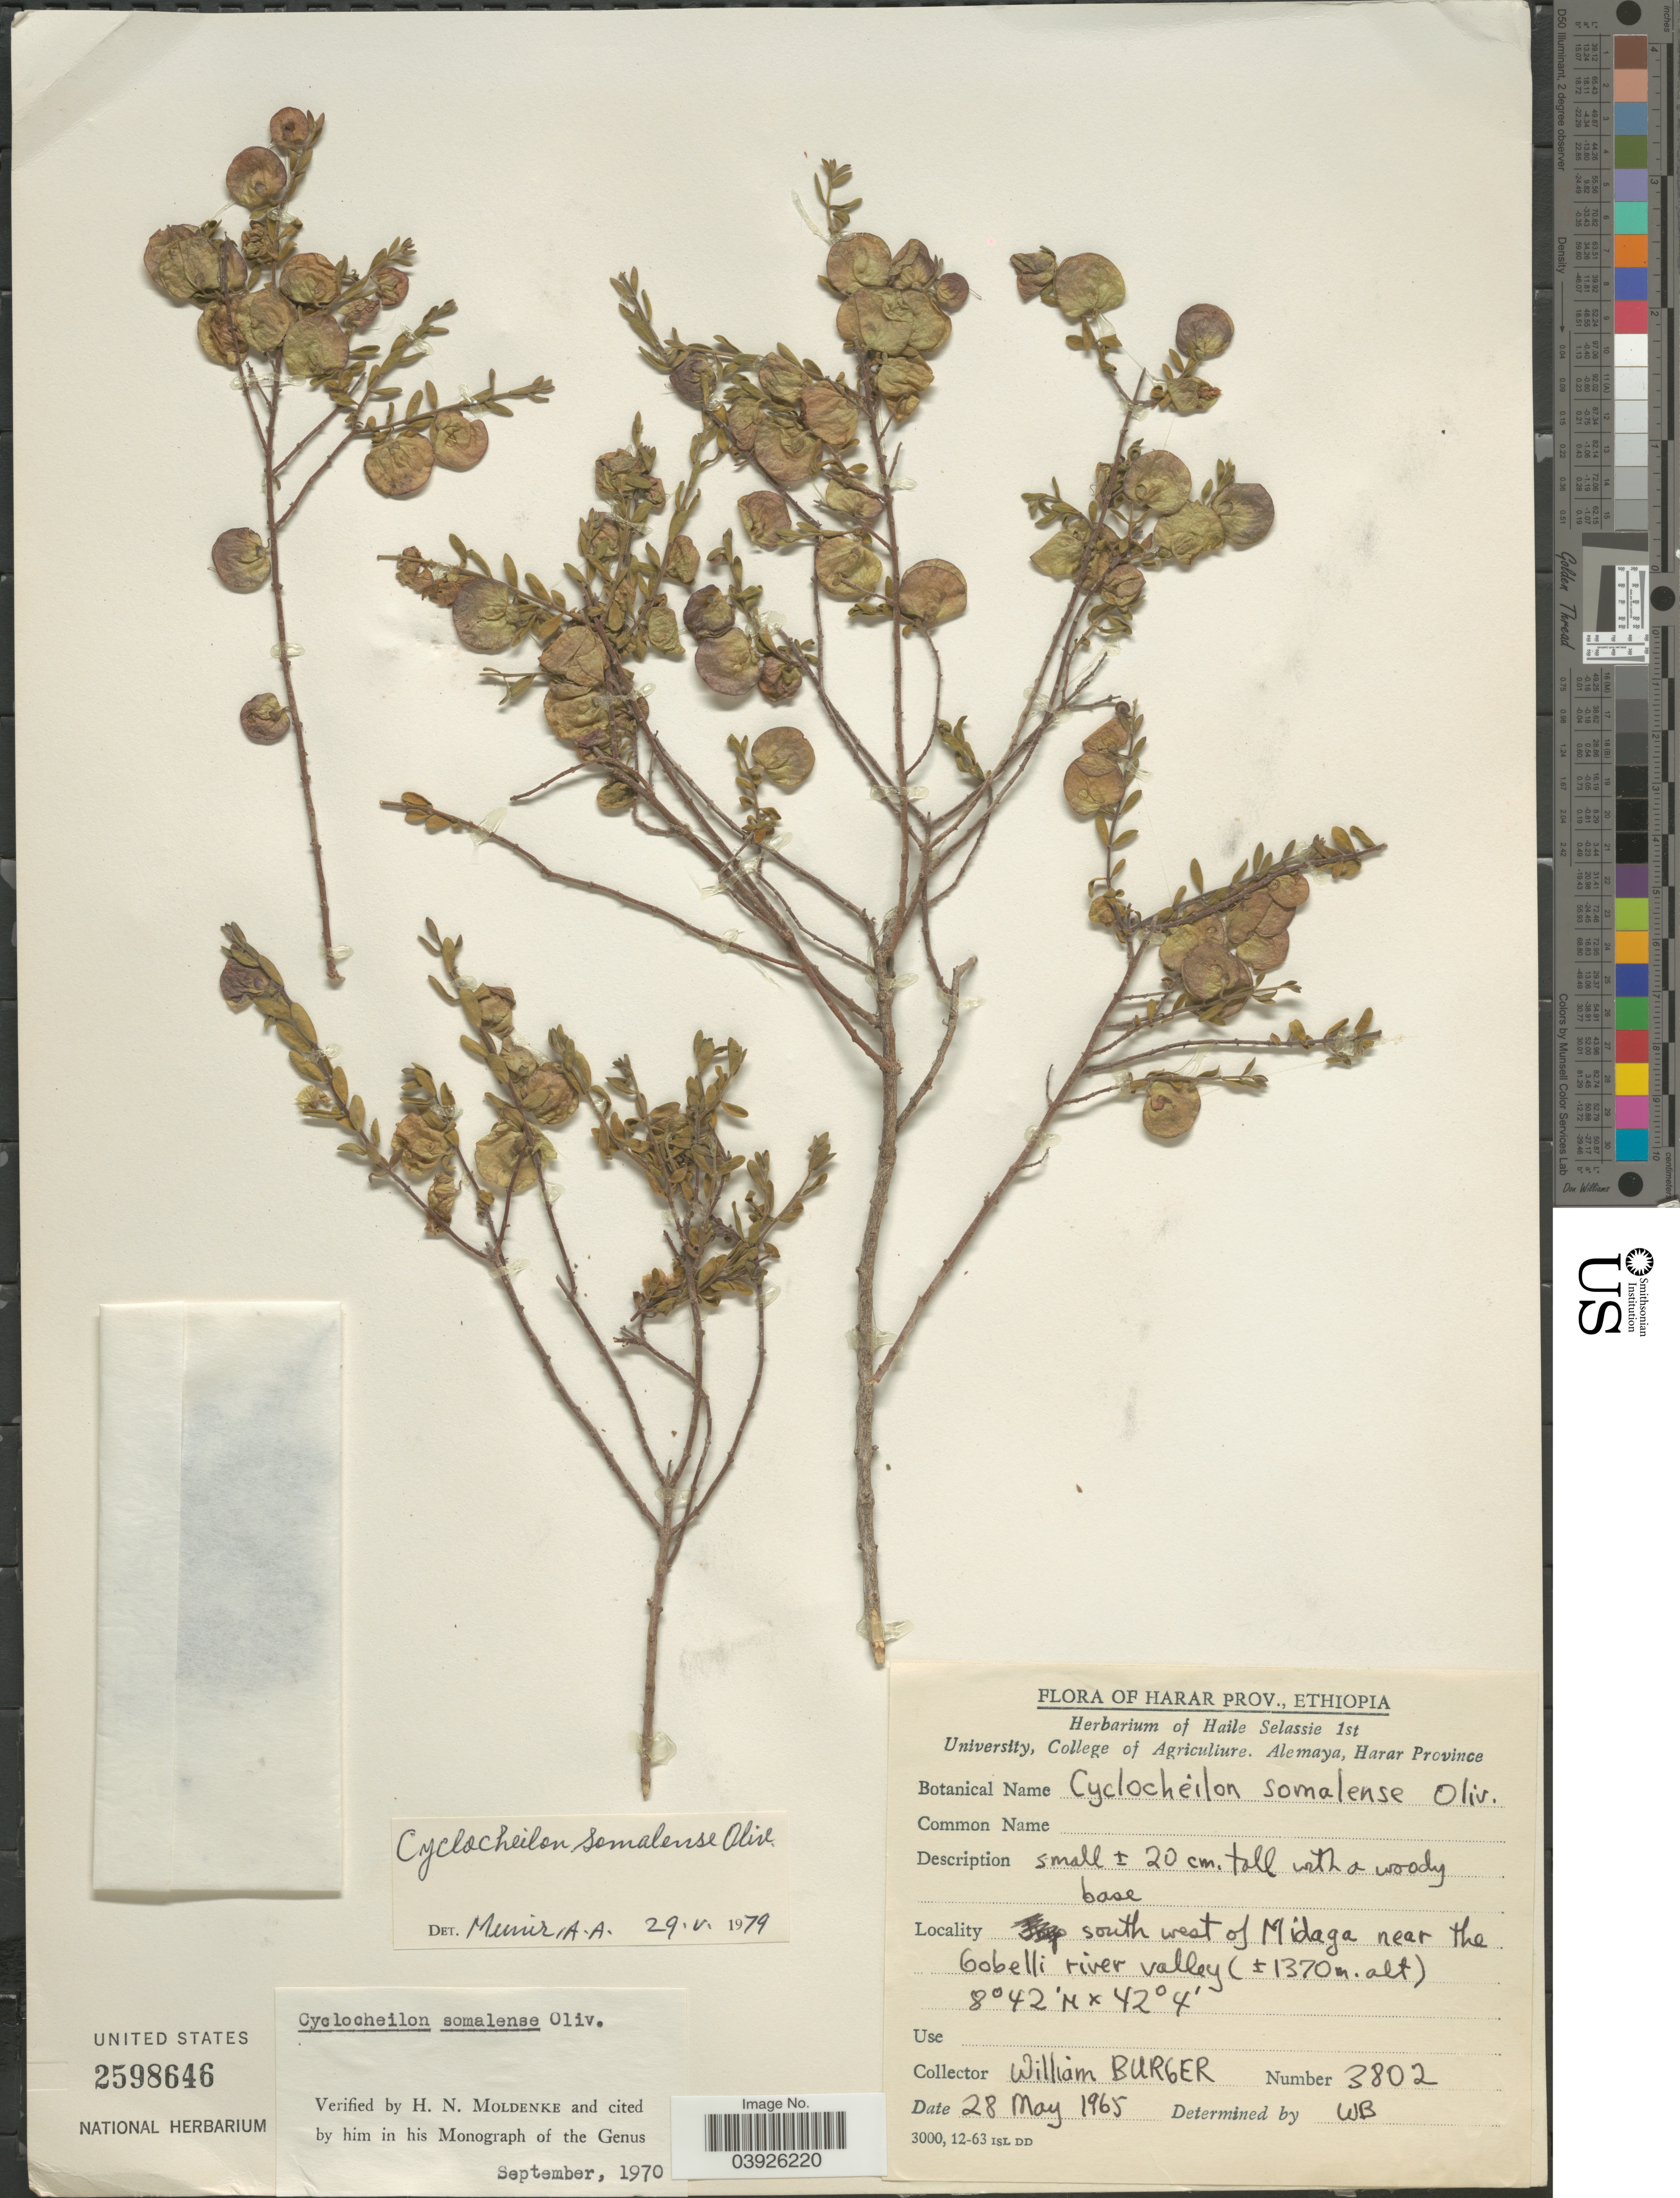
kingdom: Plantae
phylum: Tracheophyta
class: Magnoliopsida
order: Lamiales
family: Orobanchaceae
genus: Cyclocheilon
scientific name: Cyclocheilon kelleri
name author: Engl.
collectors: W. Burger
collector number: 3802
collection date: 1965-05-28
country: Ethiopia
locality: Harar Prov. Southwest of Midaga near the Gobelli river valley.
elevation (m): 1370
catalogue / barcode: US 2598646